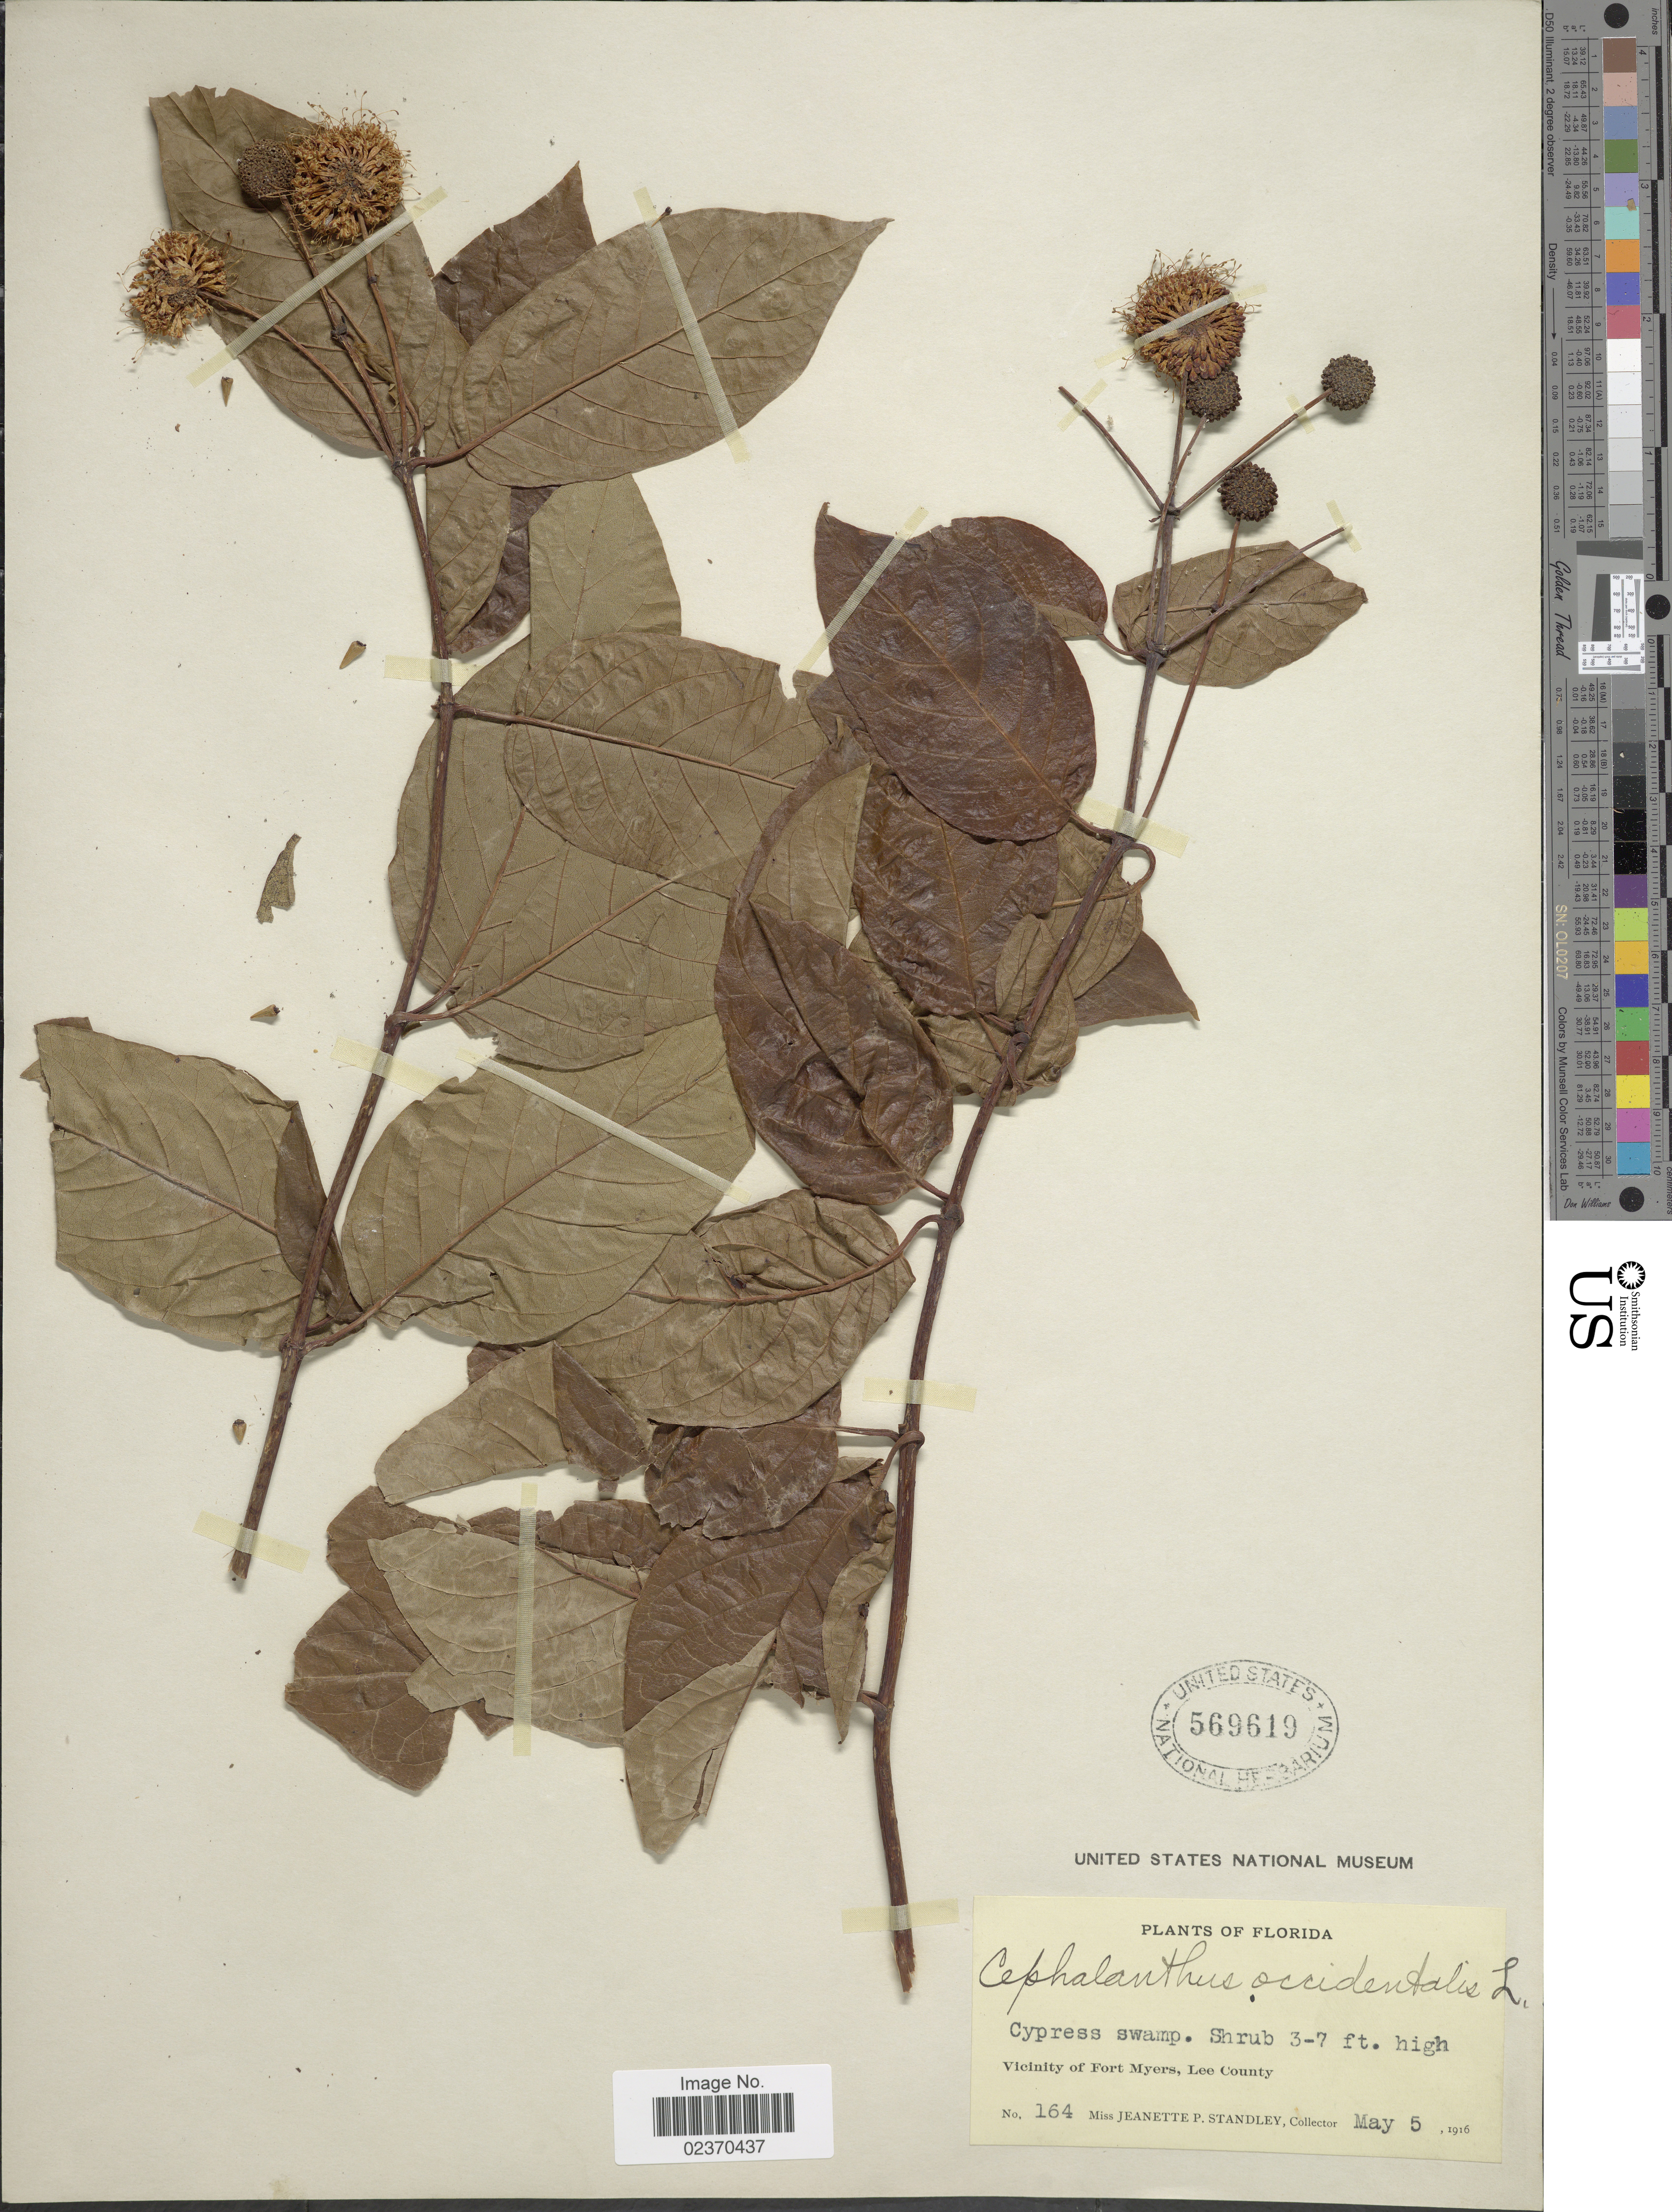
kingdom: Plantae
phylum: Tracheophyta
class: Magnoliopsida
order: Gentianales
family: Rubiaceae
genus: Cephalanthus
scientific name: Cephalanthus occidentalis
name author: L.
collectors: J. P. Standley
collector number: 164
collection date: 1916-05-05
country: United States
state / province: Florida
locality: Vicinity of Fort Myers, Lee County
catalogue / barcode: US 569619